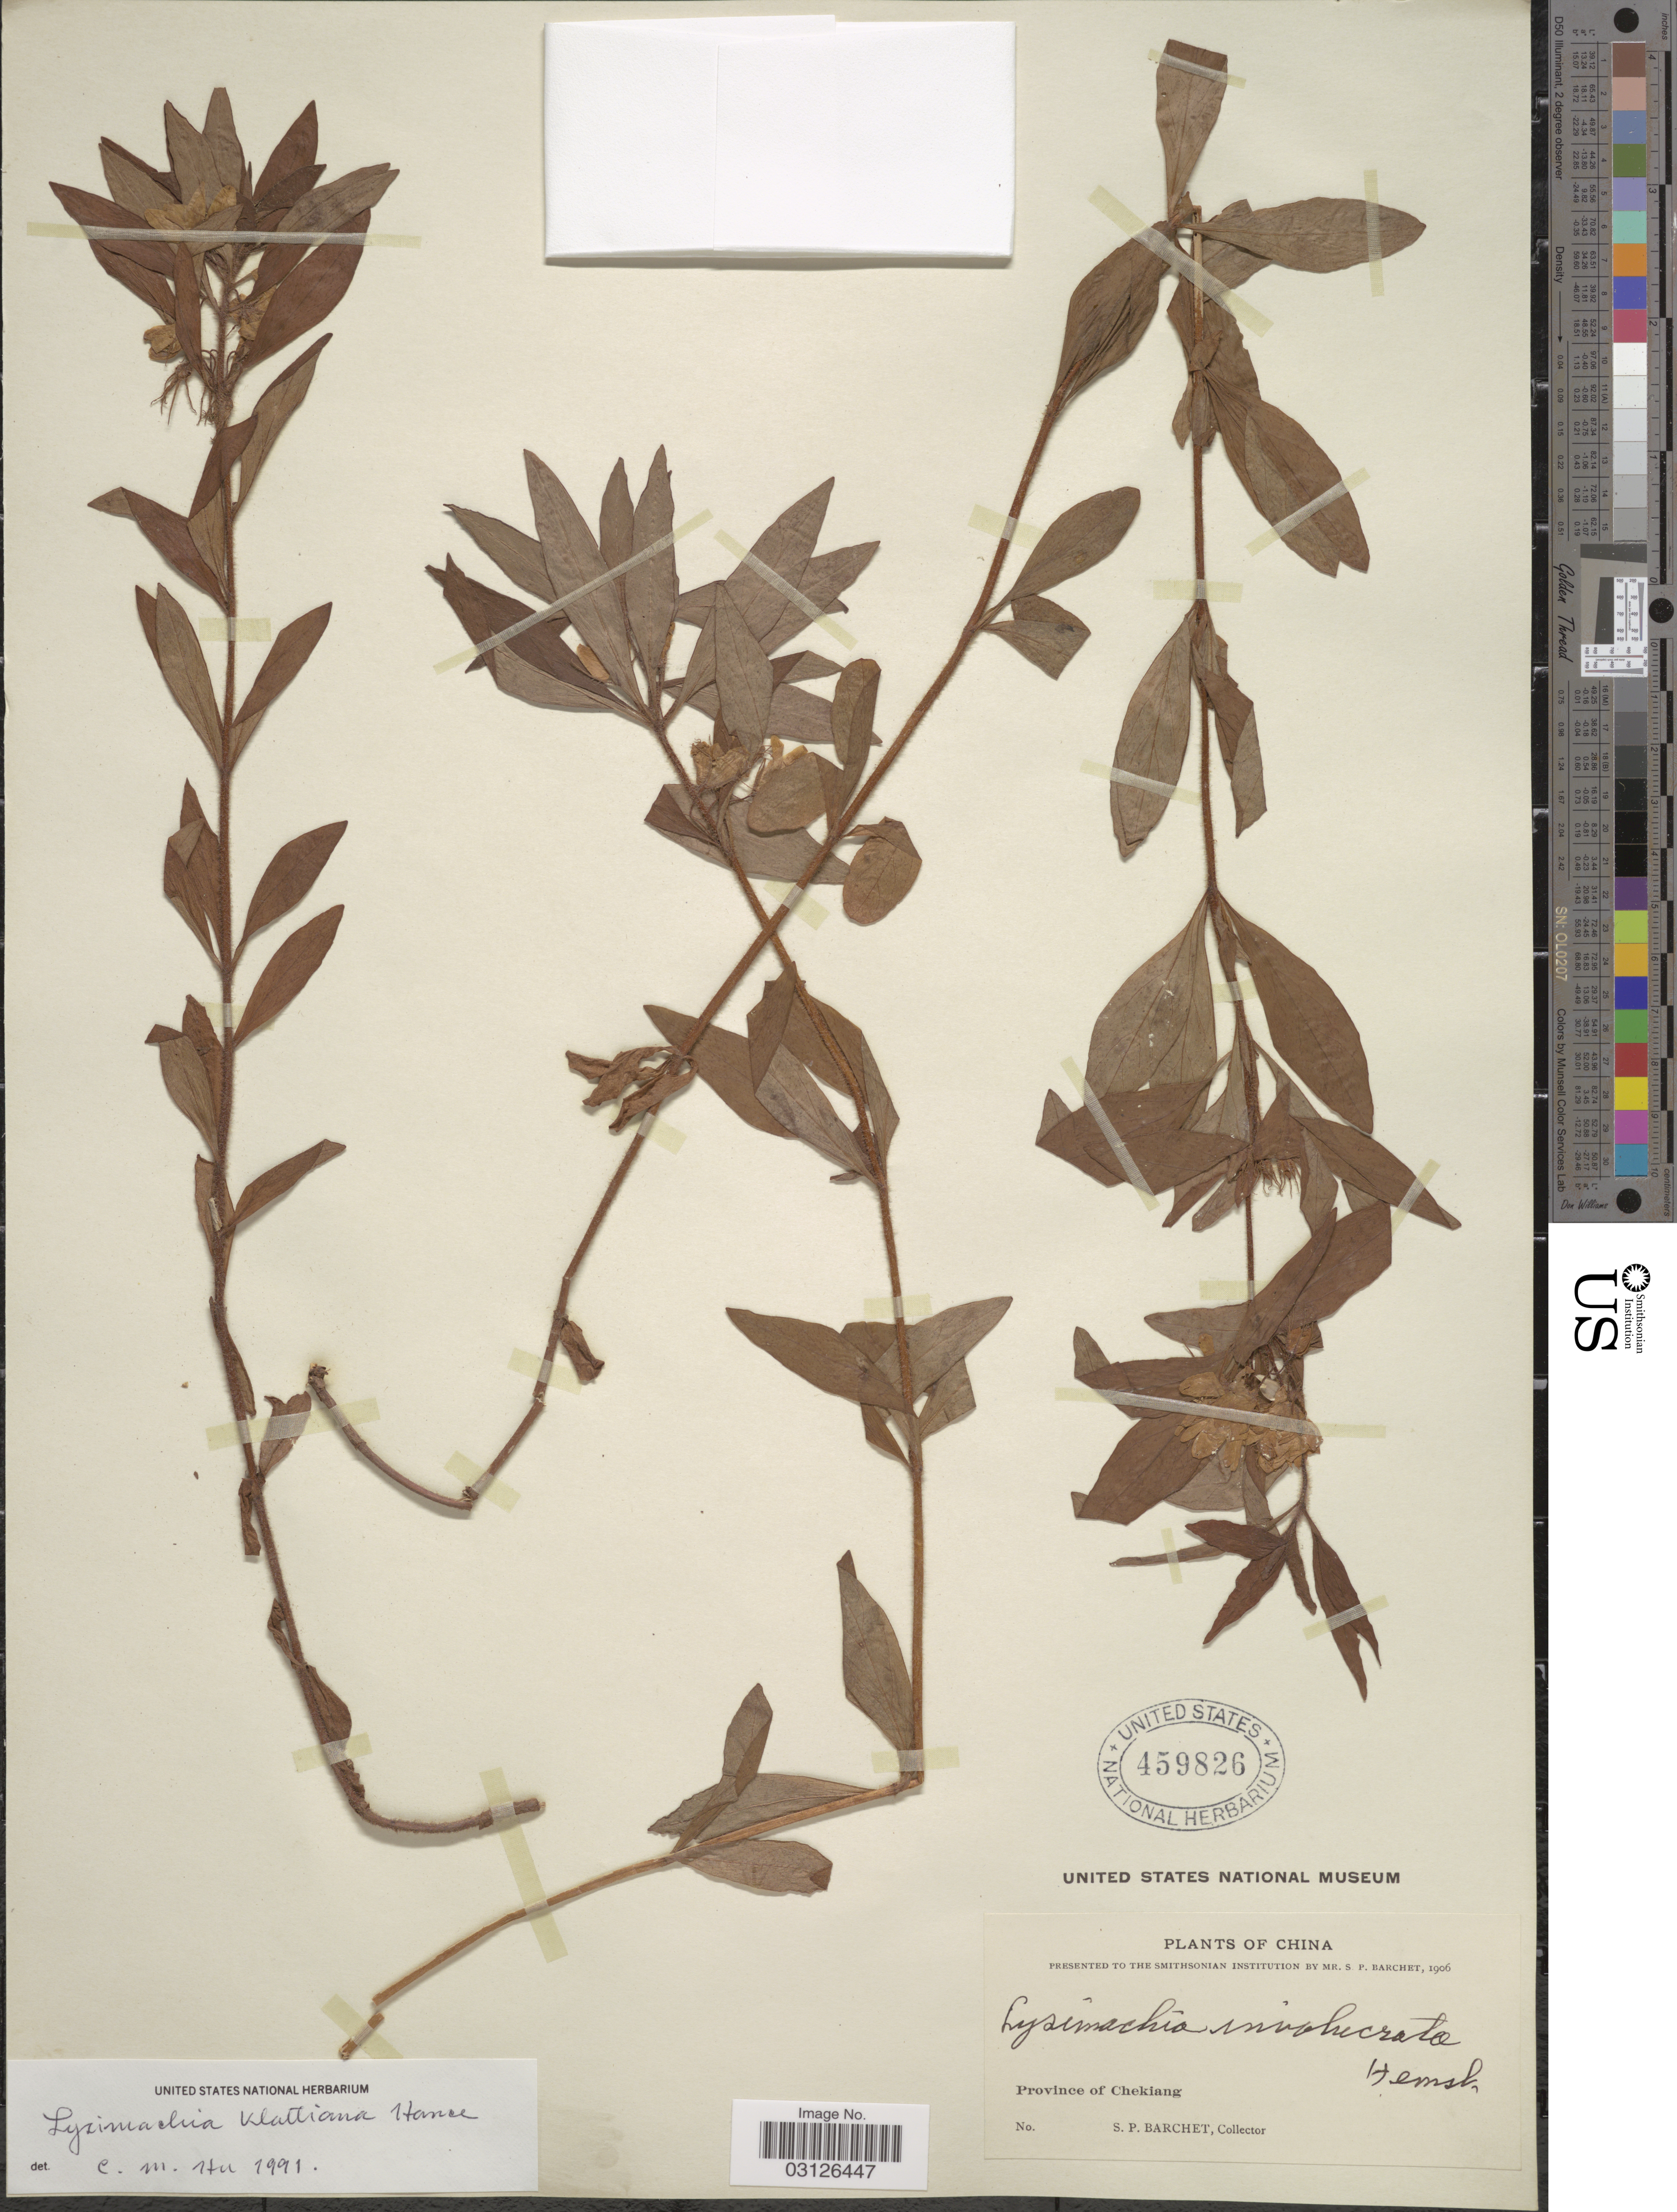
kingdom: Plantae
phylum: Tracheophyta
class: Magnoliopsida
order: Ericales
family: Primulaceae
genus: Lysimachia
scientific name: Lysimachia klattiana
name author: Hance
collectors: S. P. Barchet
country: China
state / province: Zhejiang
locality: Province of Chekiang.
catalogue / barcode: US 459826